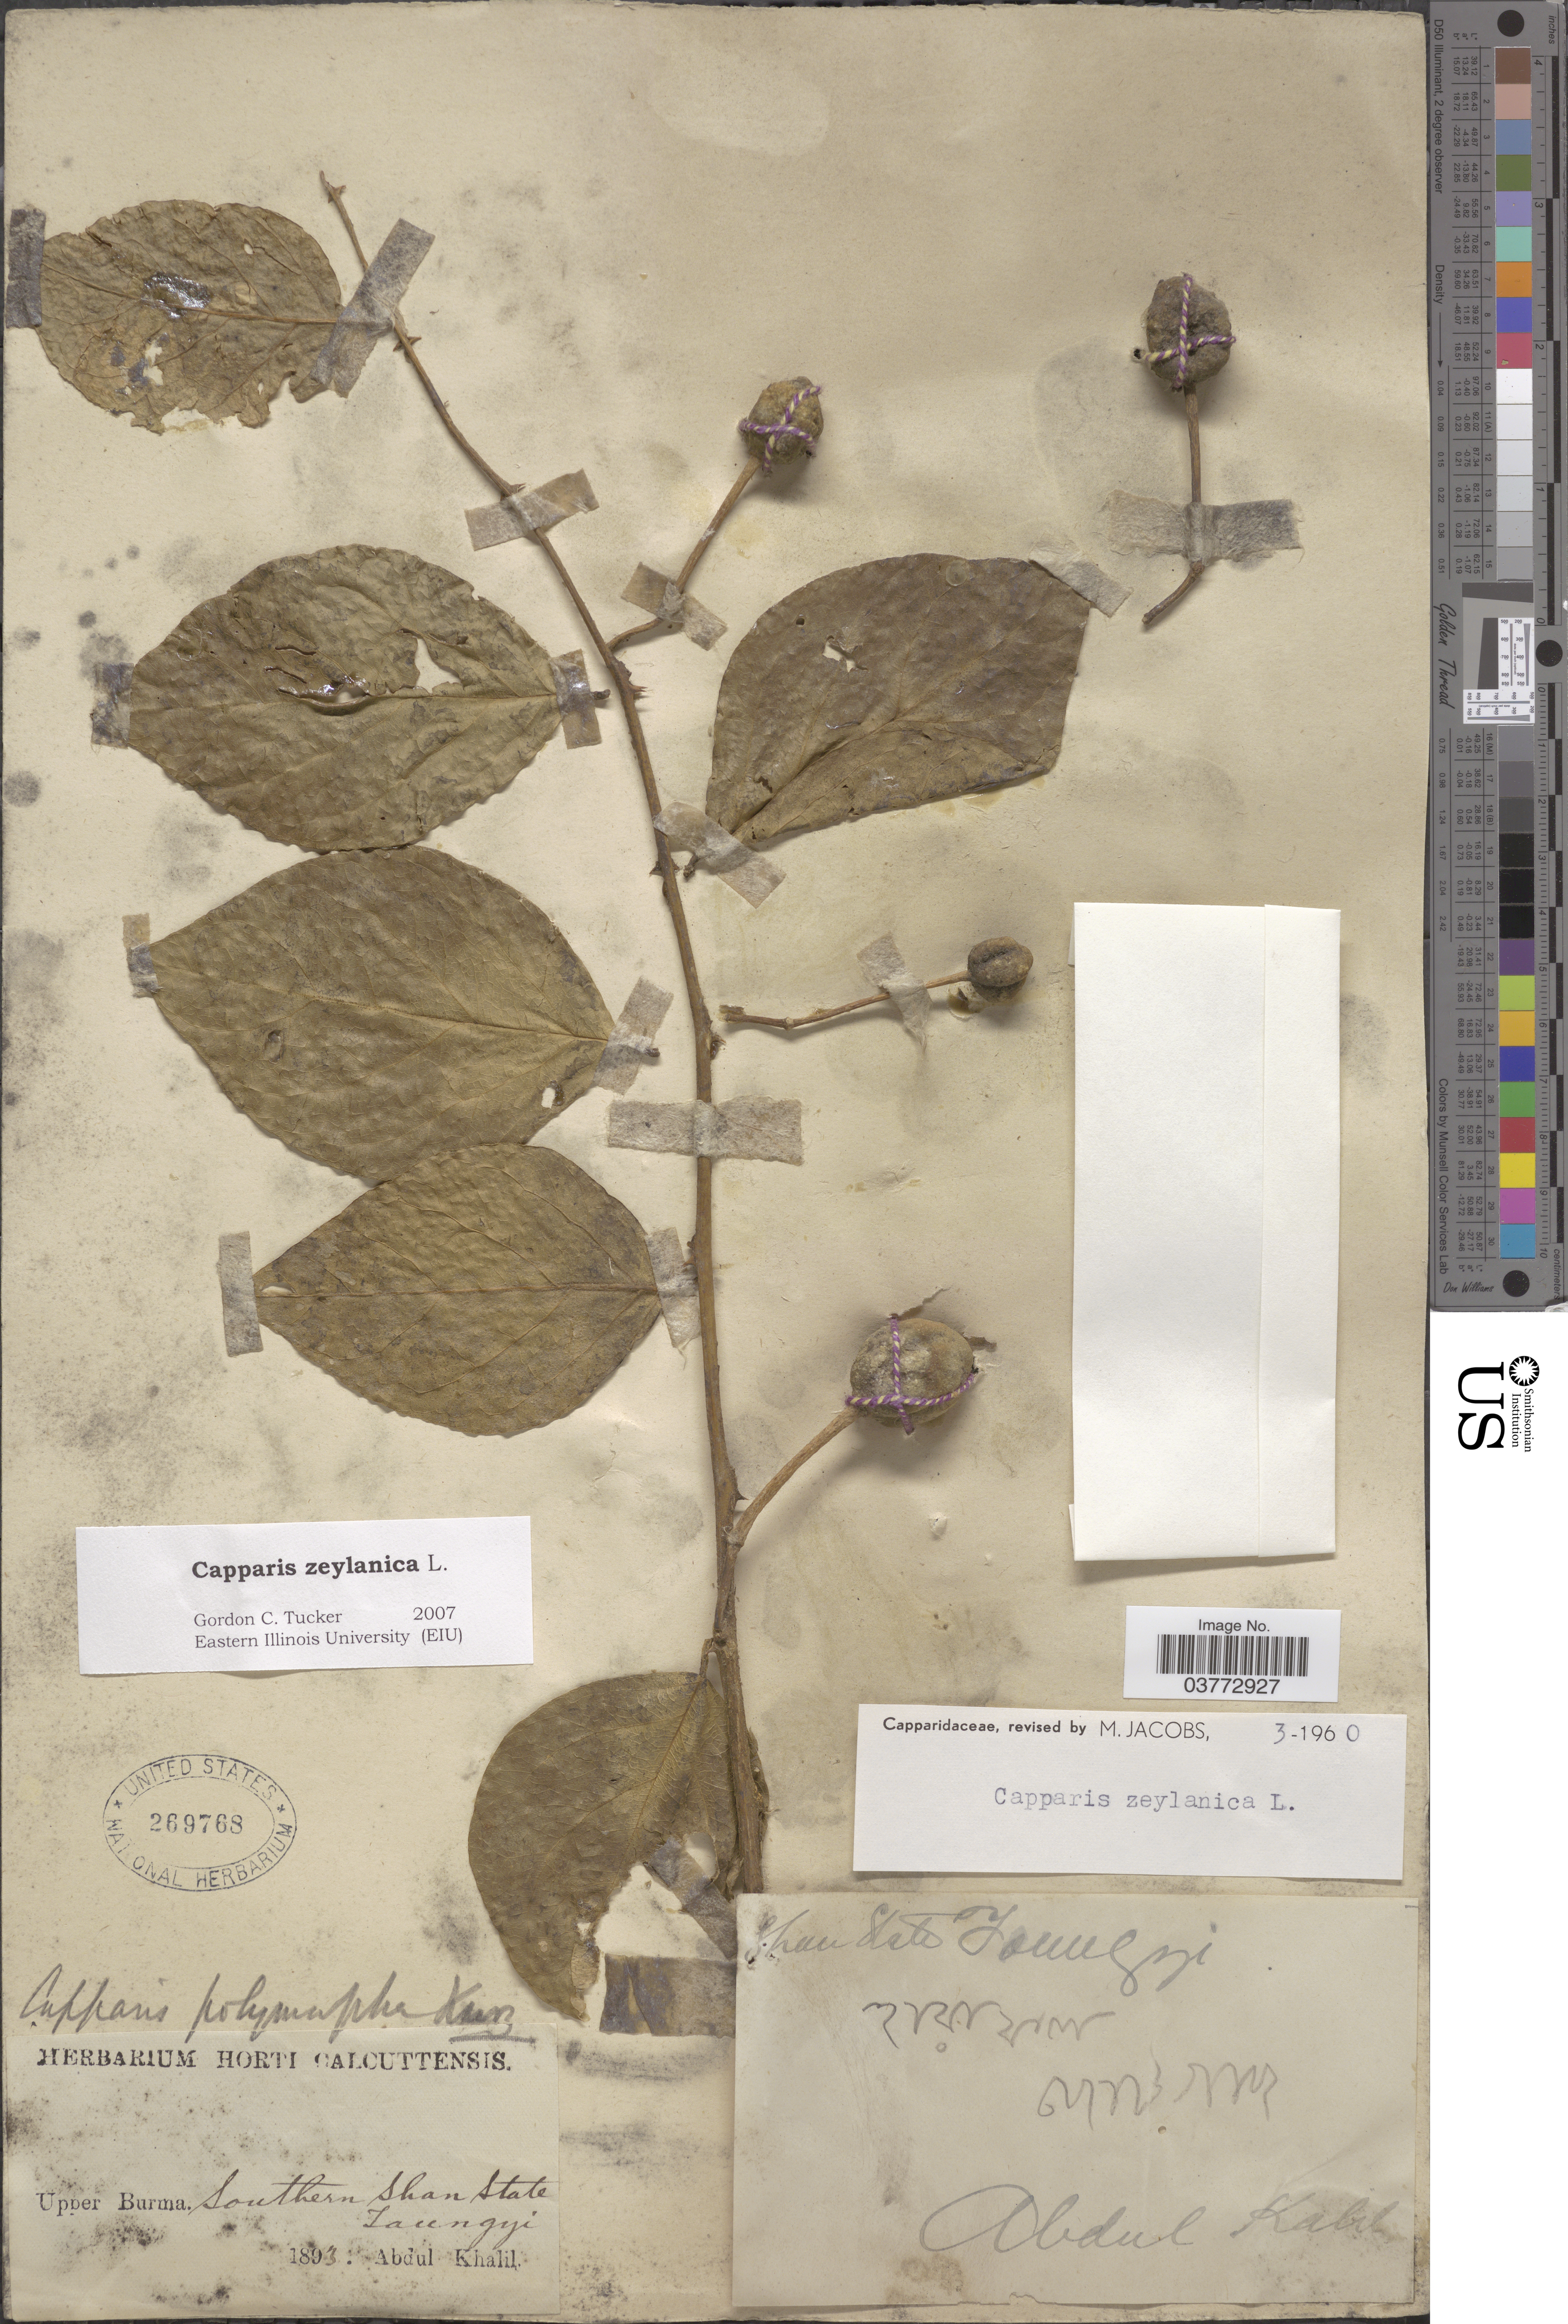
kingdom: Plantae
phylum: Tracheophyta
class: Magnoliopsida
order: Brassicales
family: Capparaceae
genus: Capparis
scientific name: Capparis zeylanica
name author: L.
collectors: A. Khalil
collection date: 1893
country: Myanmar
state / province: Shan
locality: Upper Burma. Southern Shan State. Zawgyi.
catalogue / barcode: US 269768